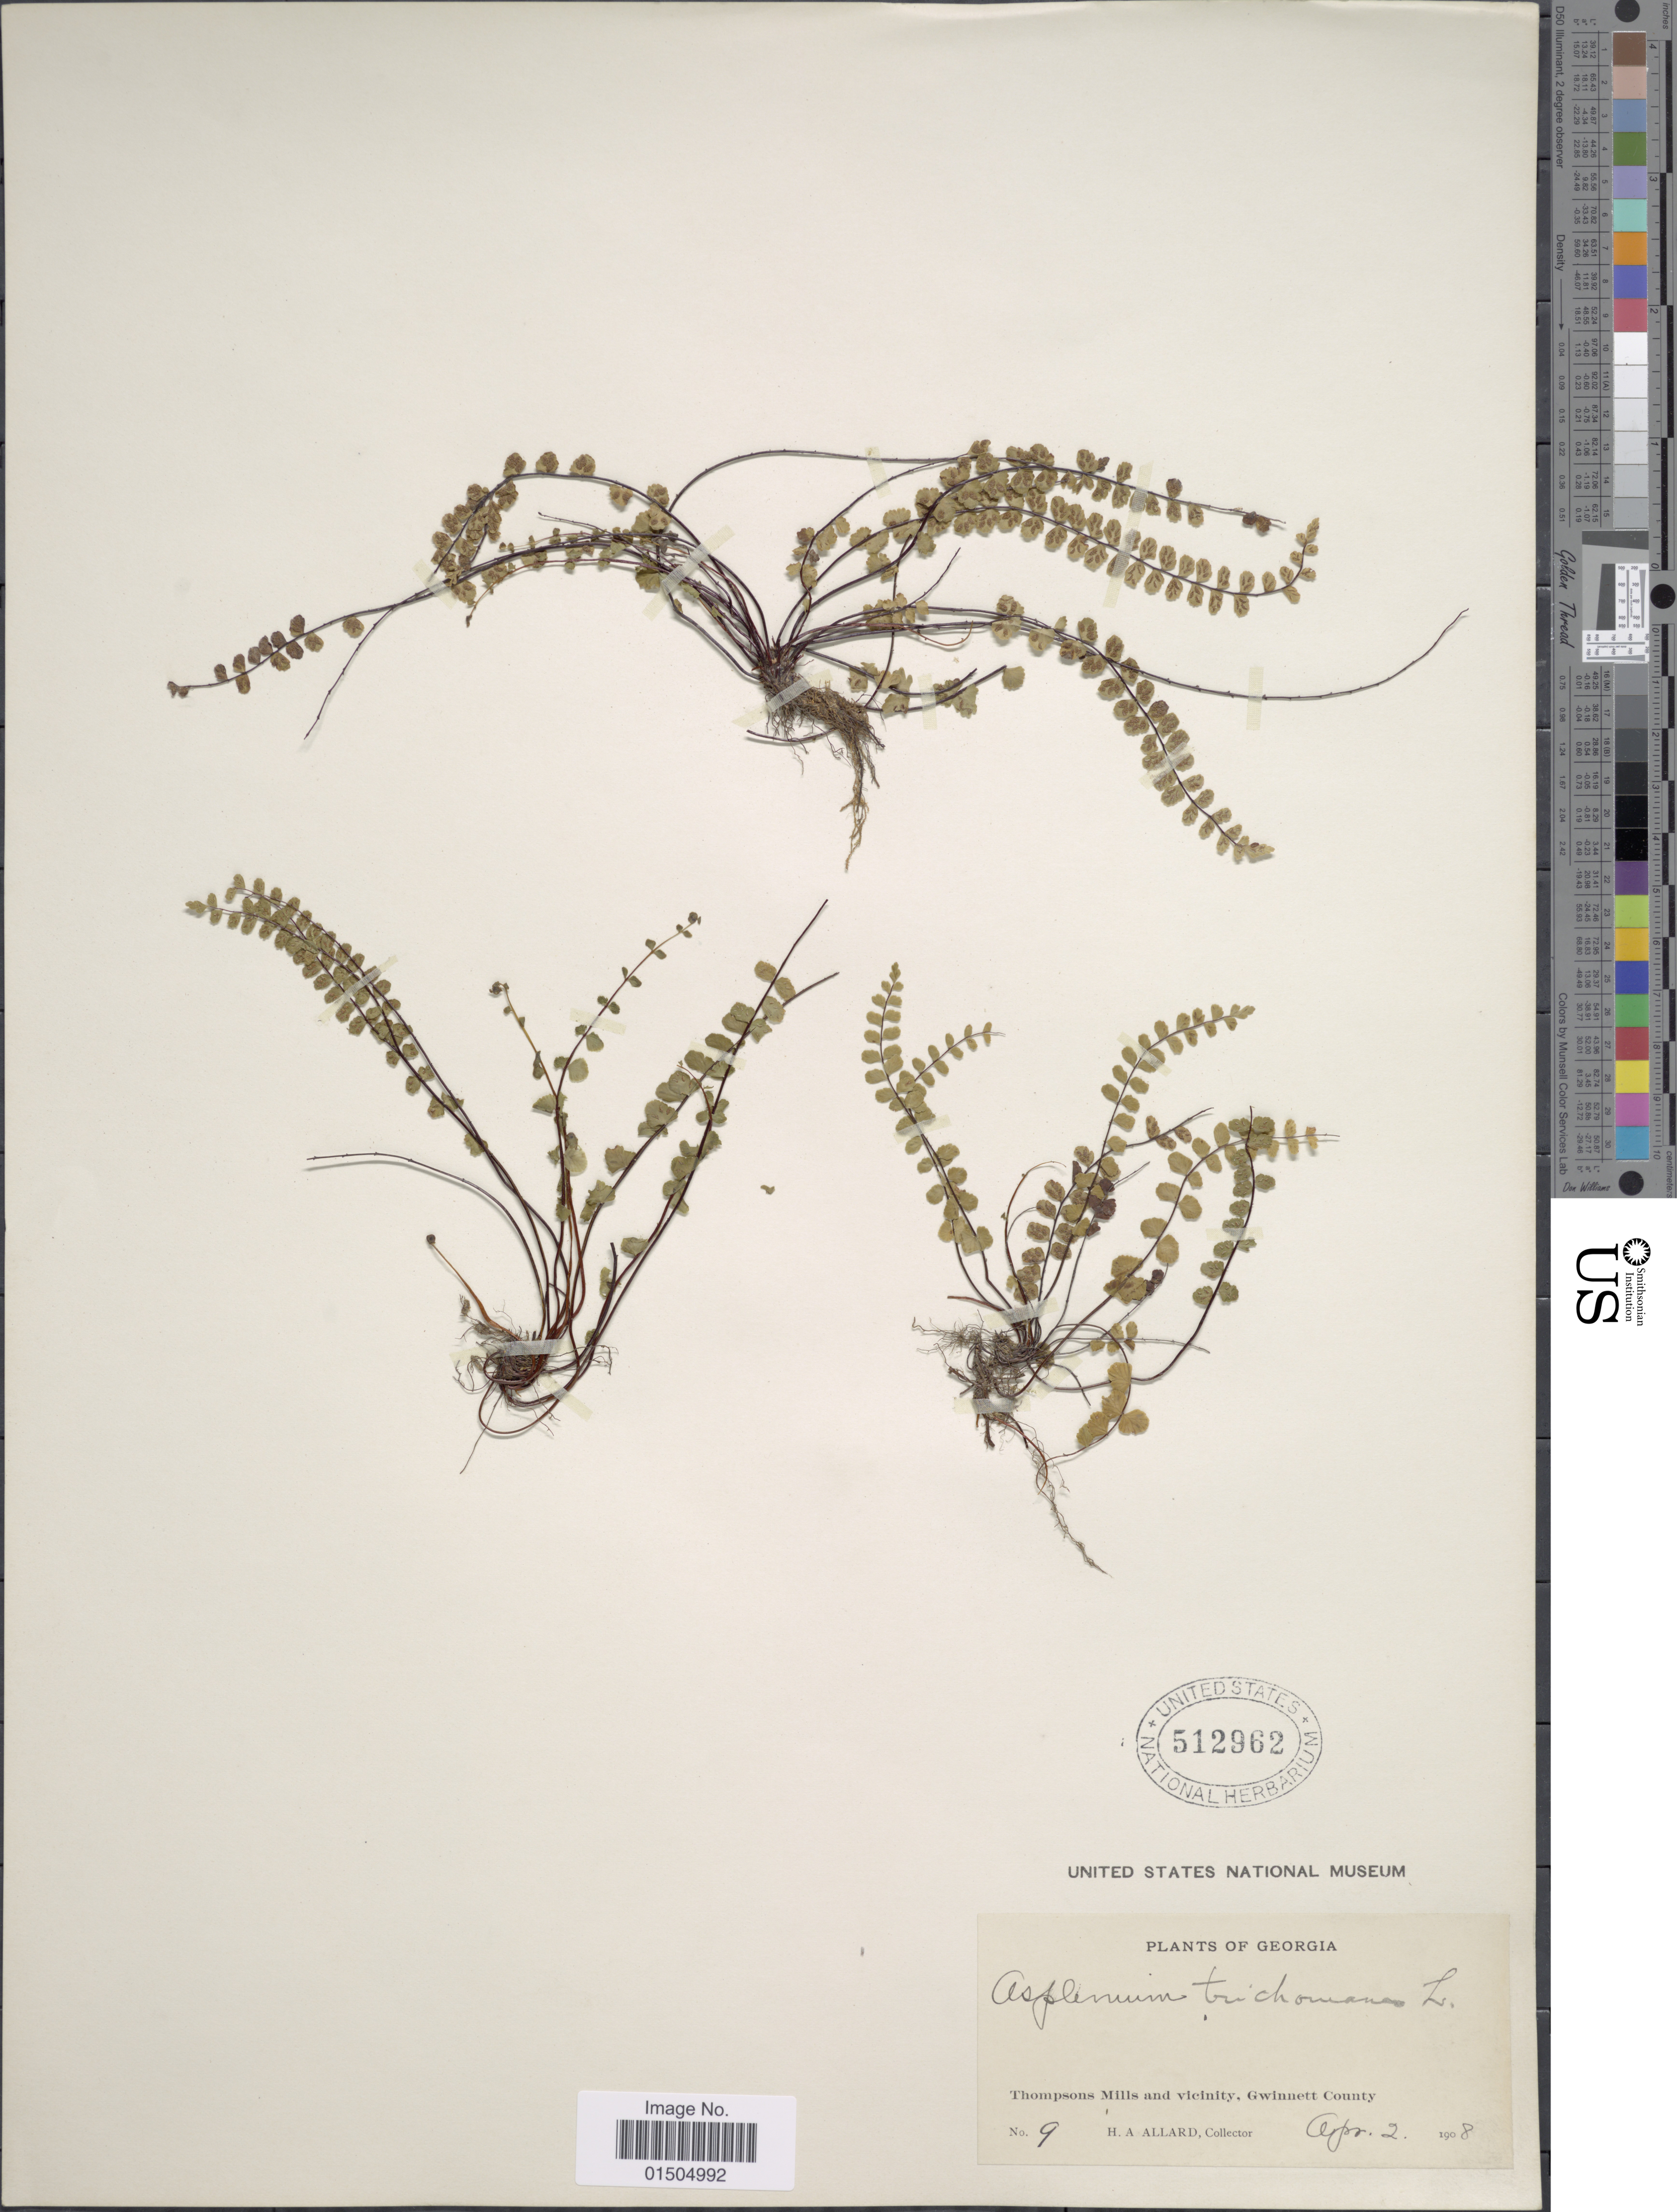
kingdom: Plantae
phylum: Tracheophyta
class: Polypodiopsida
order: Polypodiales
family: Aspleniaceae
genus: Asplenium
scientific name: Asplenium trichomanes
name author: L.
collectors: H. A. Allard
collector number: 9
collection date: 1908-04-02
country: United States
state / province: Georgia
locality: Thompsons Mills and vicinity, Gwinnett County.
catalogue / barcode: US 512962